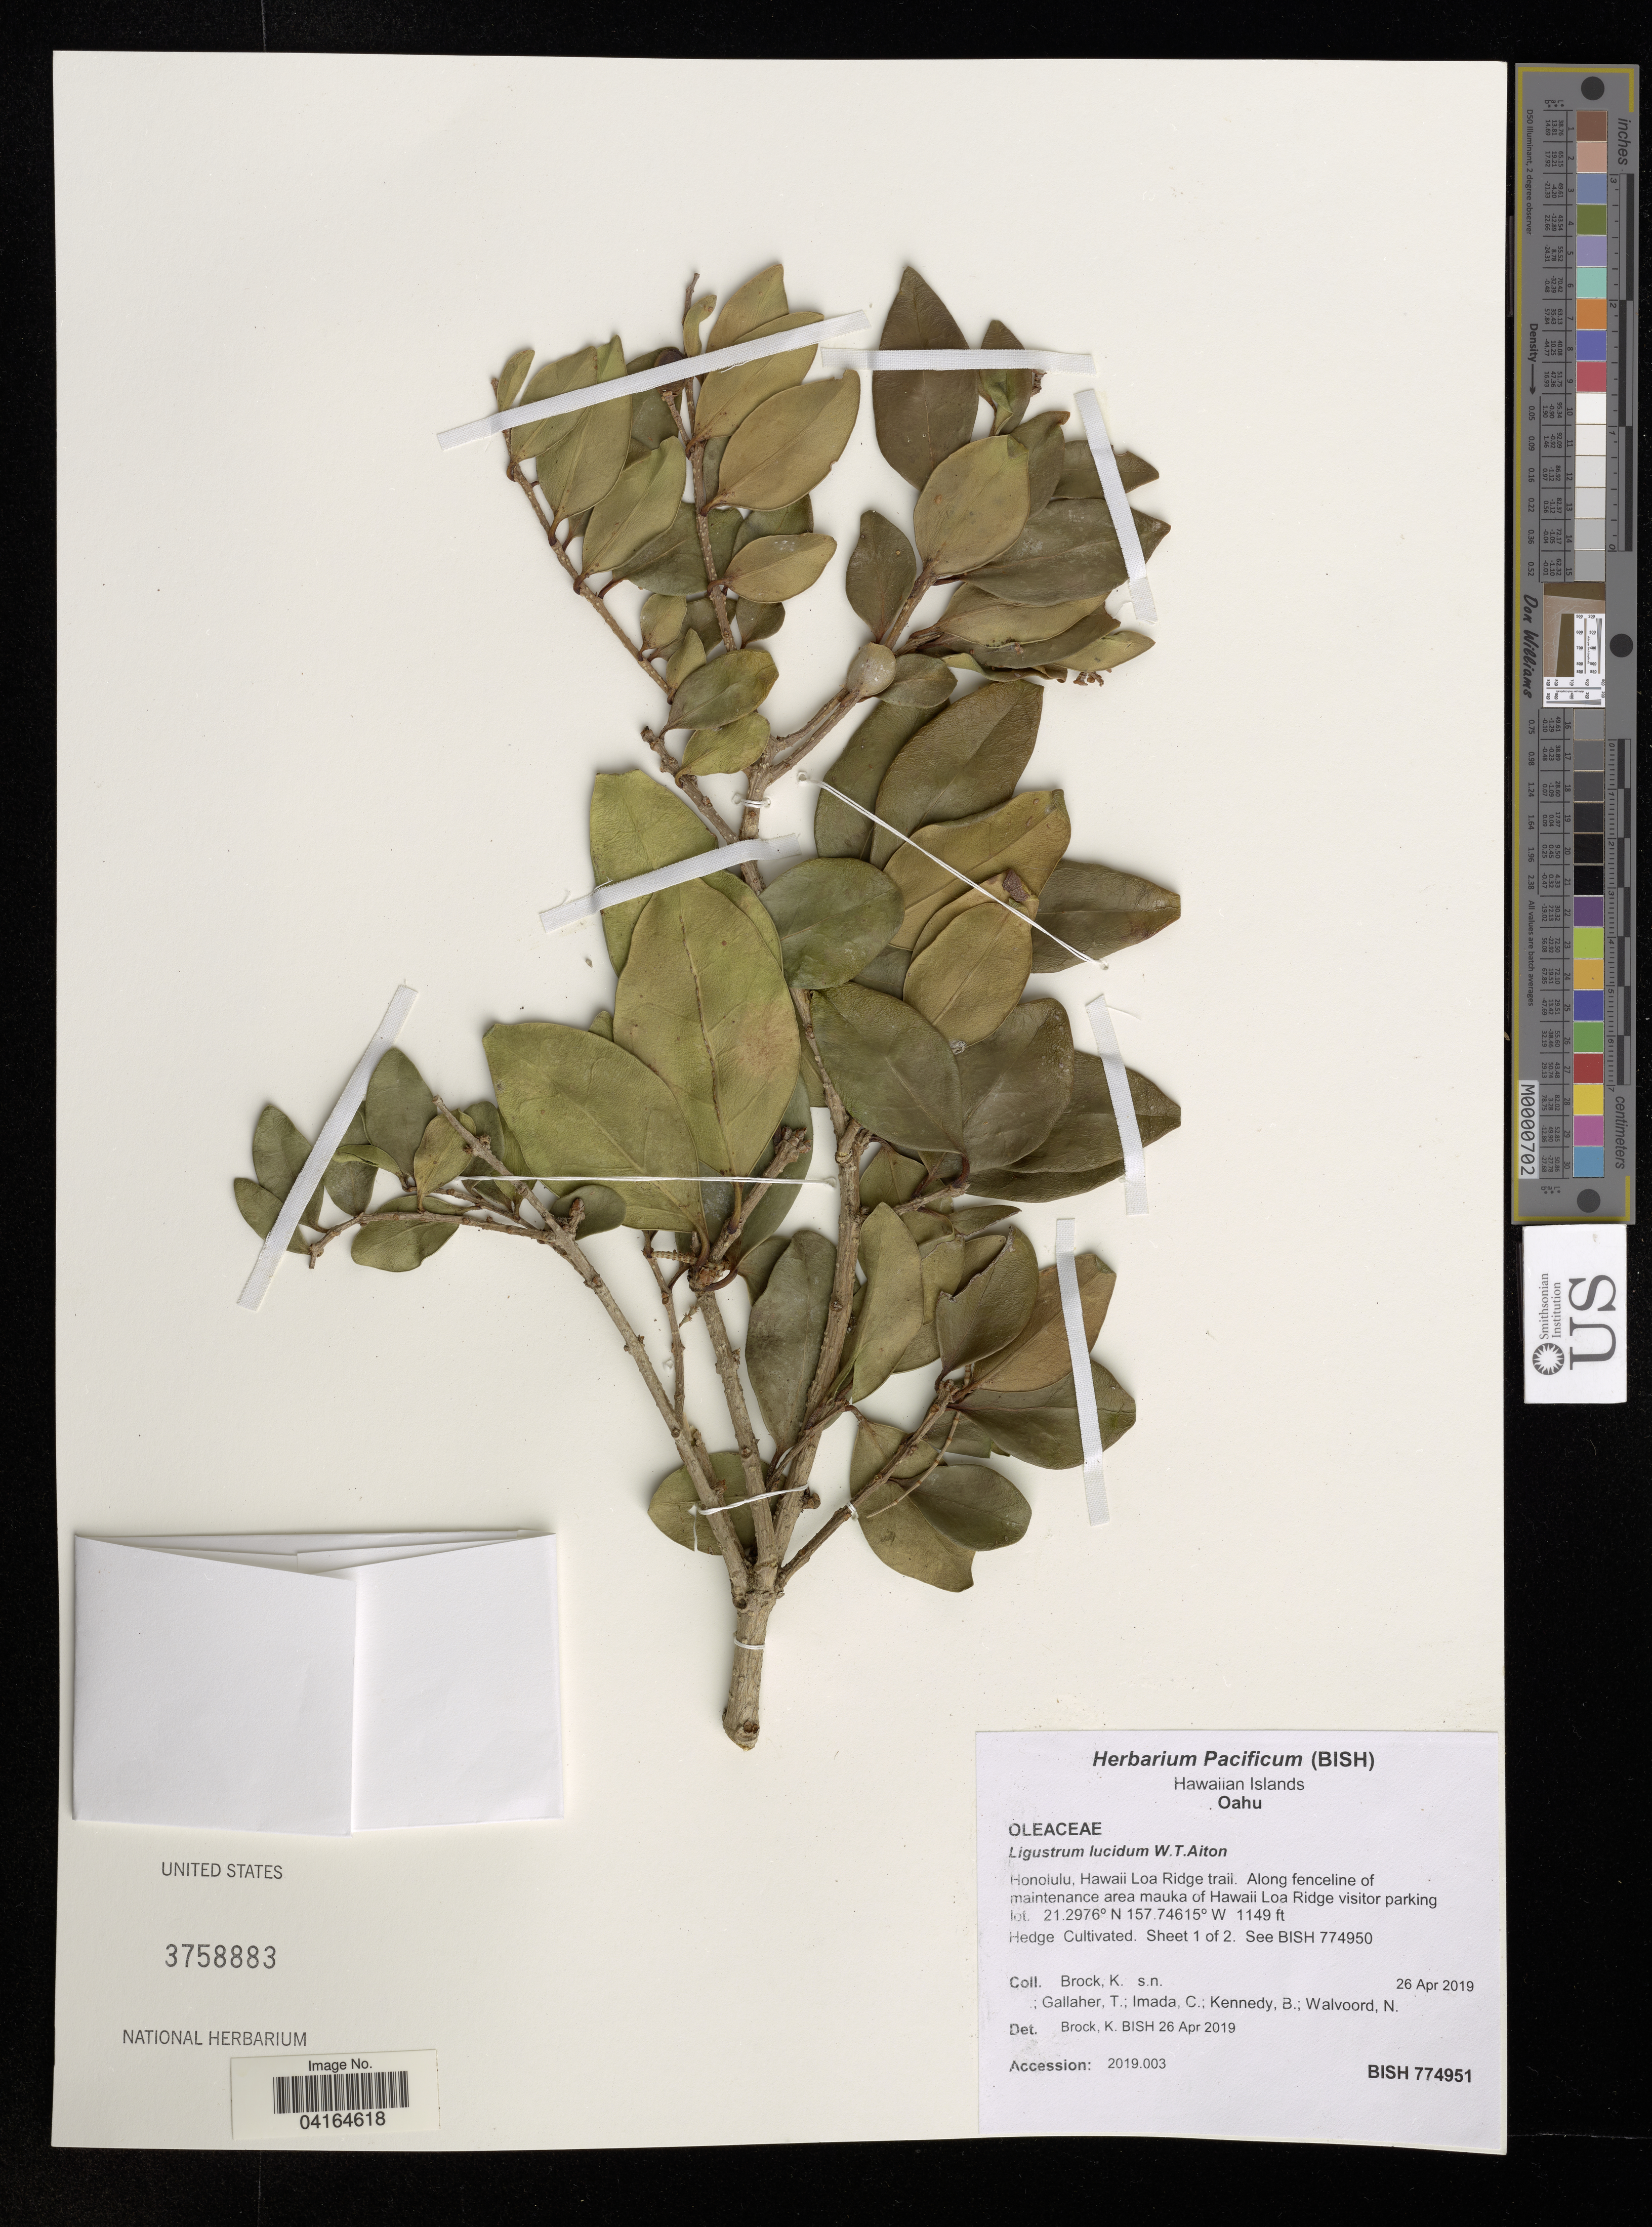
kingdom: Plantae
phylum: Tracheophyta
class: Magnoliopsida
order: Lamiales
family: Oleaceae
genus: Ligustrum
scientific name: Ligustrum lucidum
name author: W.T. Aiton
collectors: K. Brock, T. Gallaher, C. Imada, B. Kennedy & N. Walvoord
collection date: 2019-04-26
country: United States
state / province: Hawaii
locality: Hawaiian Islands. Oahu. Honolulu, Hawaii Loa Ridge trail. Along fenceline of maintenance area mauka of Hawaii Loa Ridge visitor parking lot.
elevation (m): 350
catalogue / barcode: US 3758883